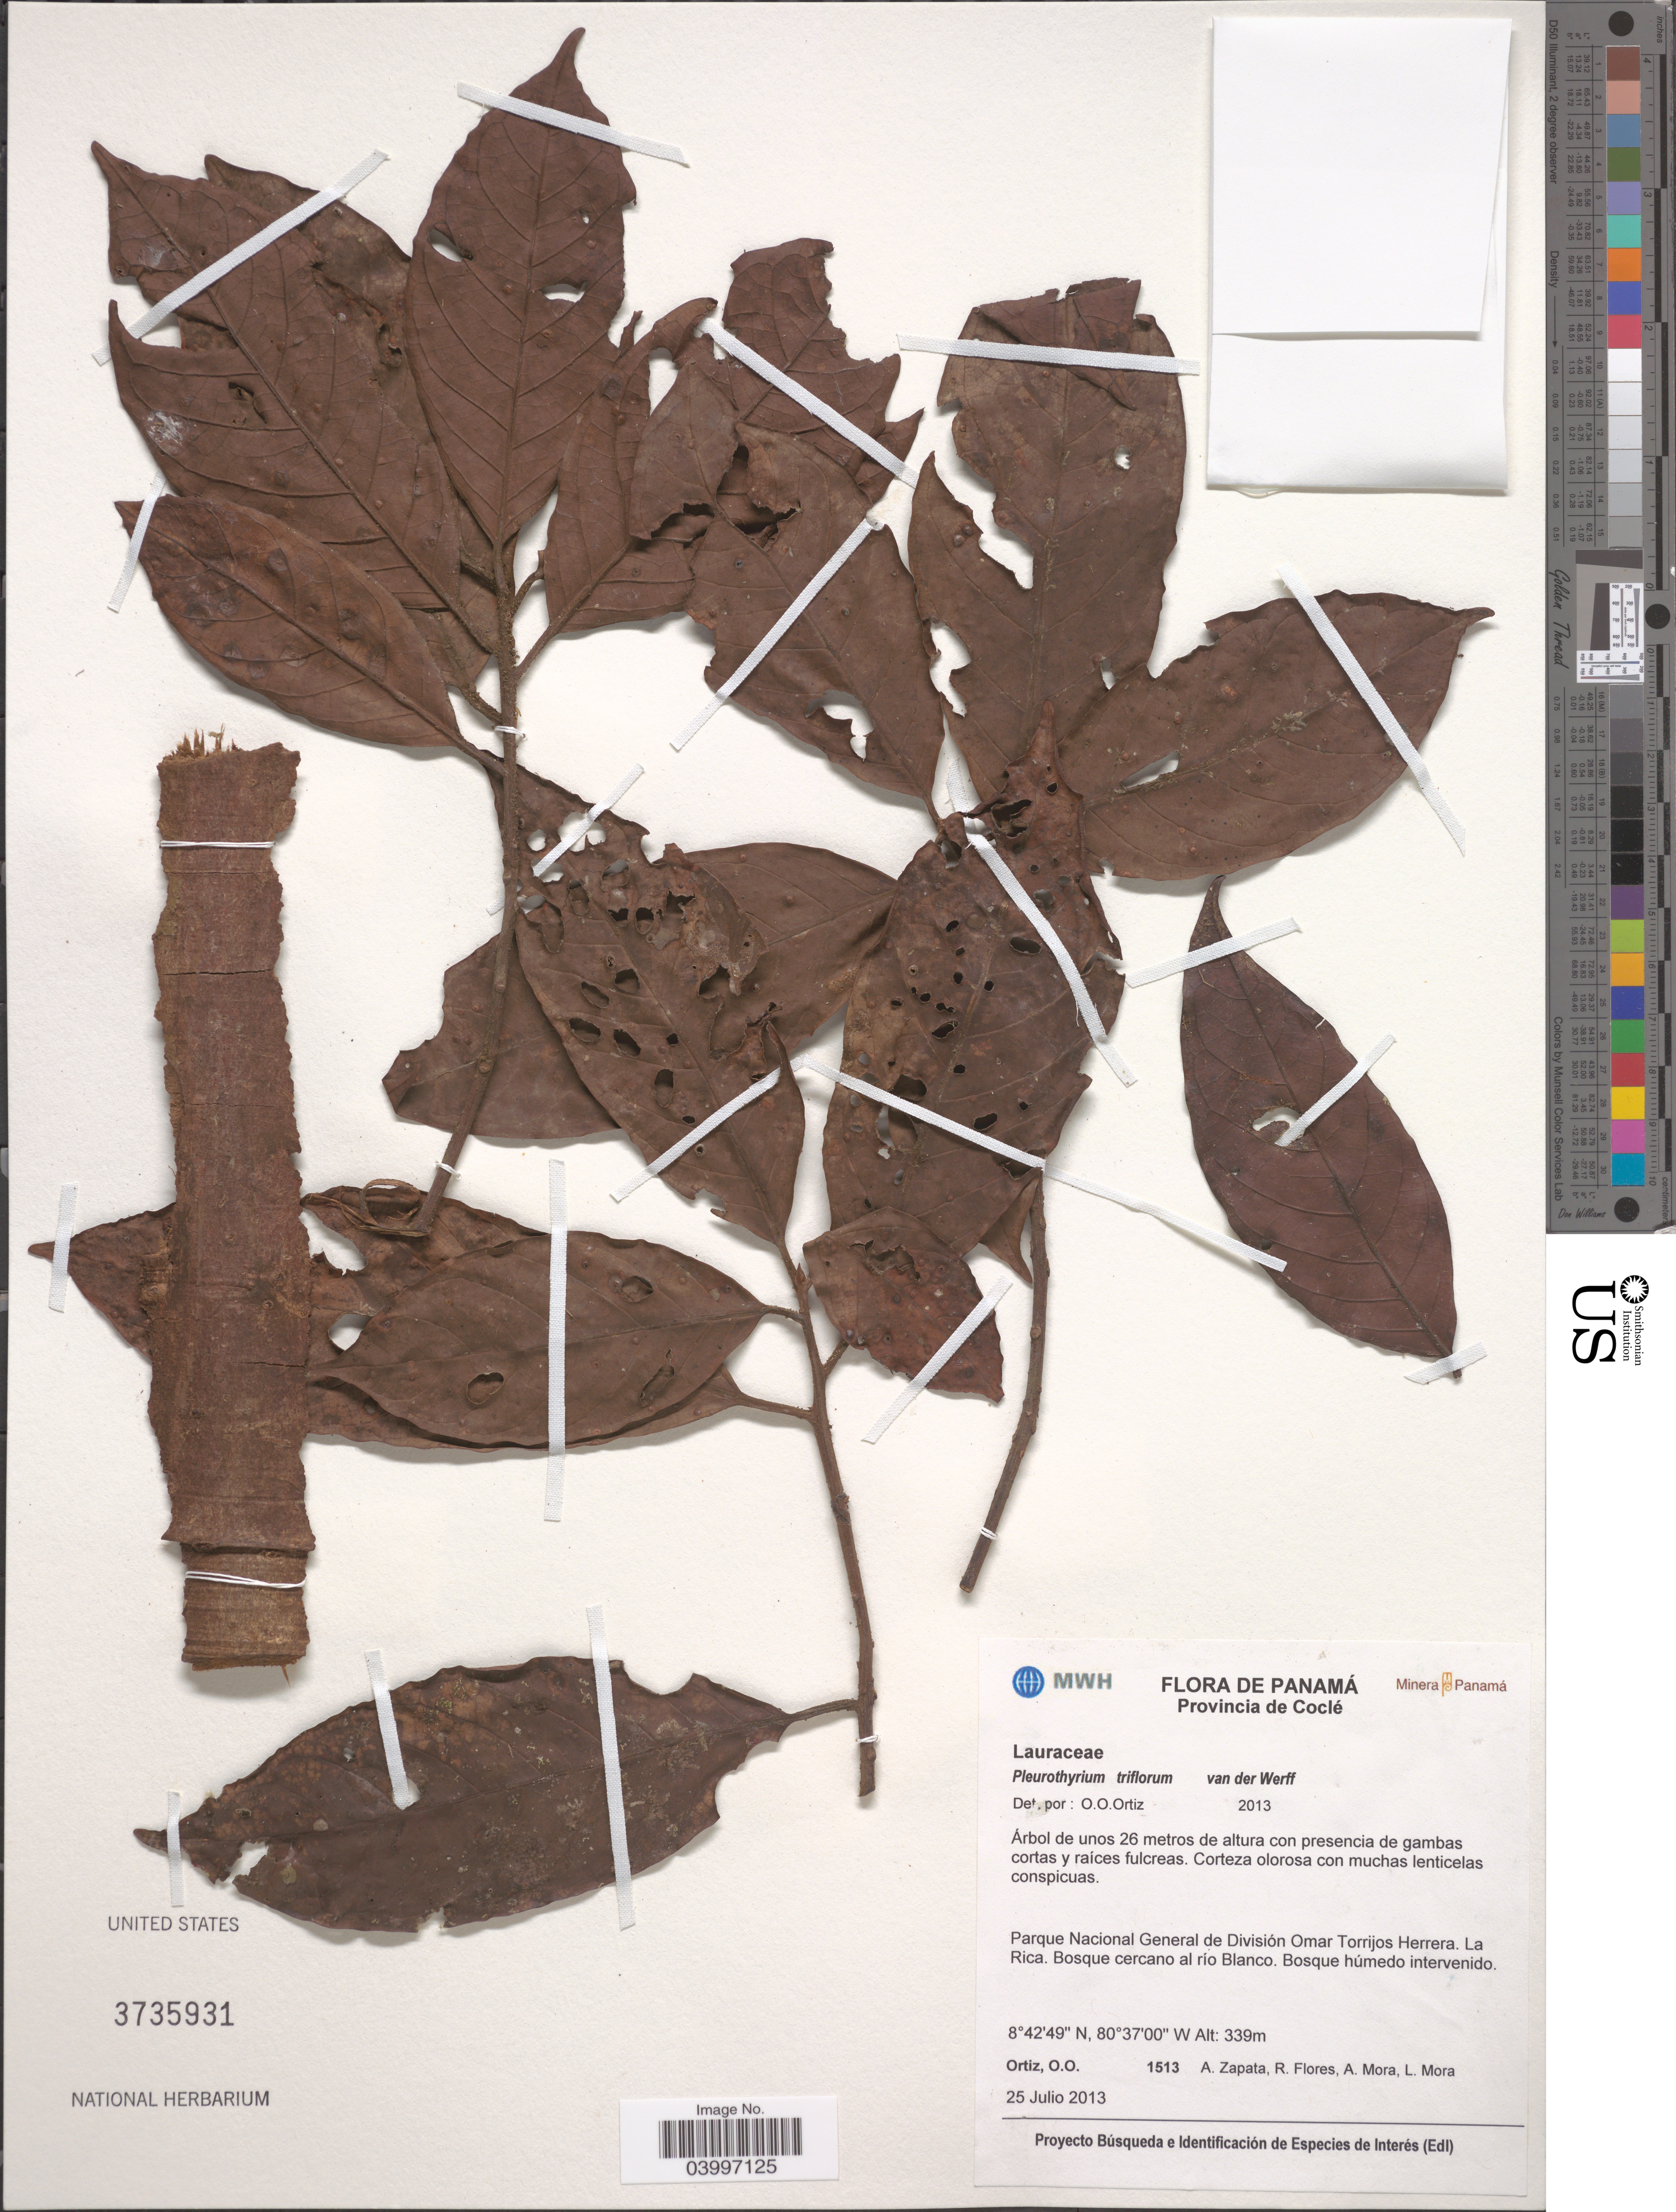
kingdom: Plantae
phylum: Tracheophyta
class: Magnoliopsida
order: Laurales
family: Lauraceae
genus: Pleurothyrium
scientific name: Pleurothyrium triflorum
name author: van der Werff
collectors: O. O. Ortiz, A. Zapata, R. Flores, A. Mora & L. Mora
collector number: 1513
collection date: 2013-07-25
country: Panama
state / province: Cocle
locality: Parque Nacional General de División Omar Torrijos Herrera. La Rica. Bosque cercano al río Blanco.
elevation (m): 339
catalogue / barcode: US 3735931